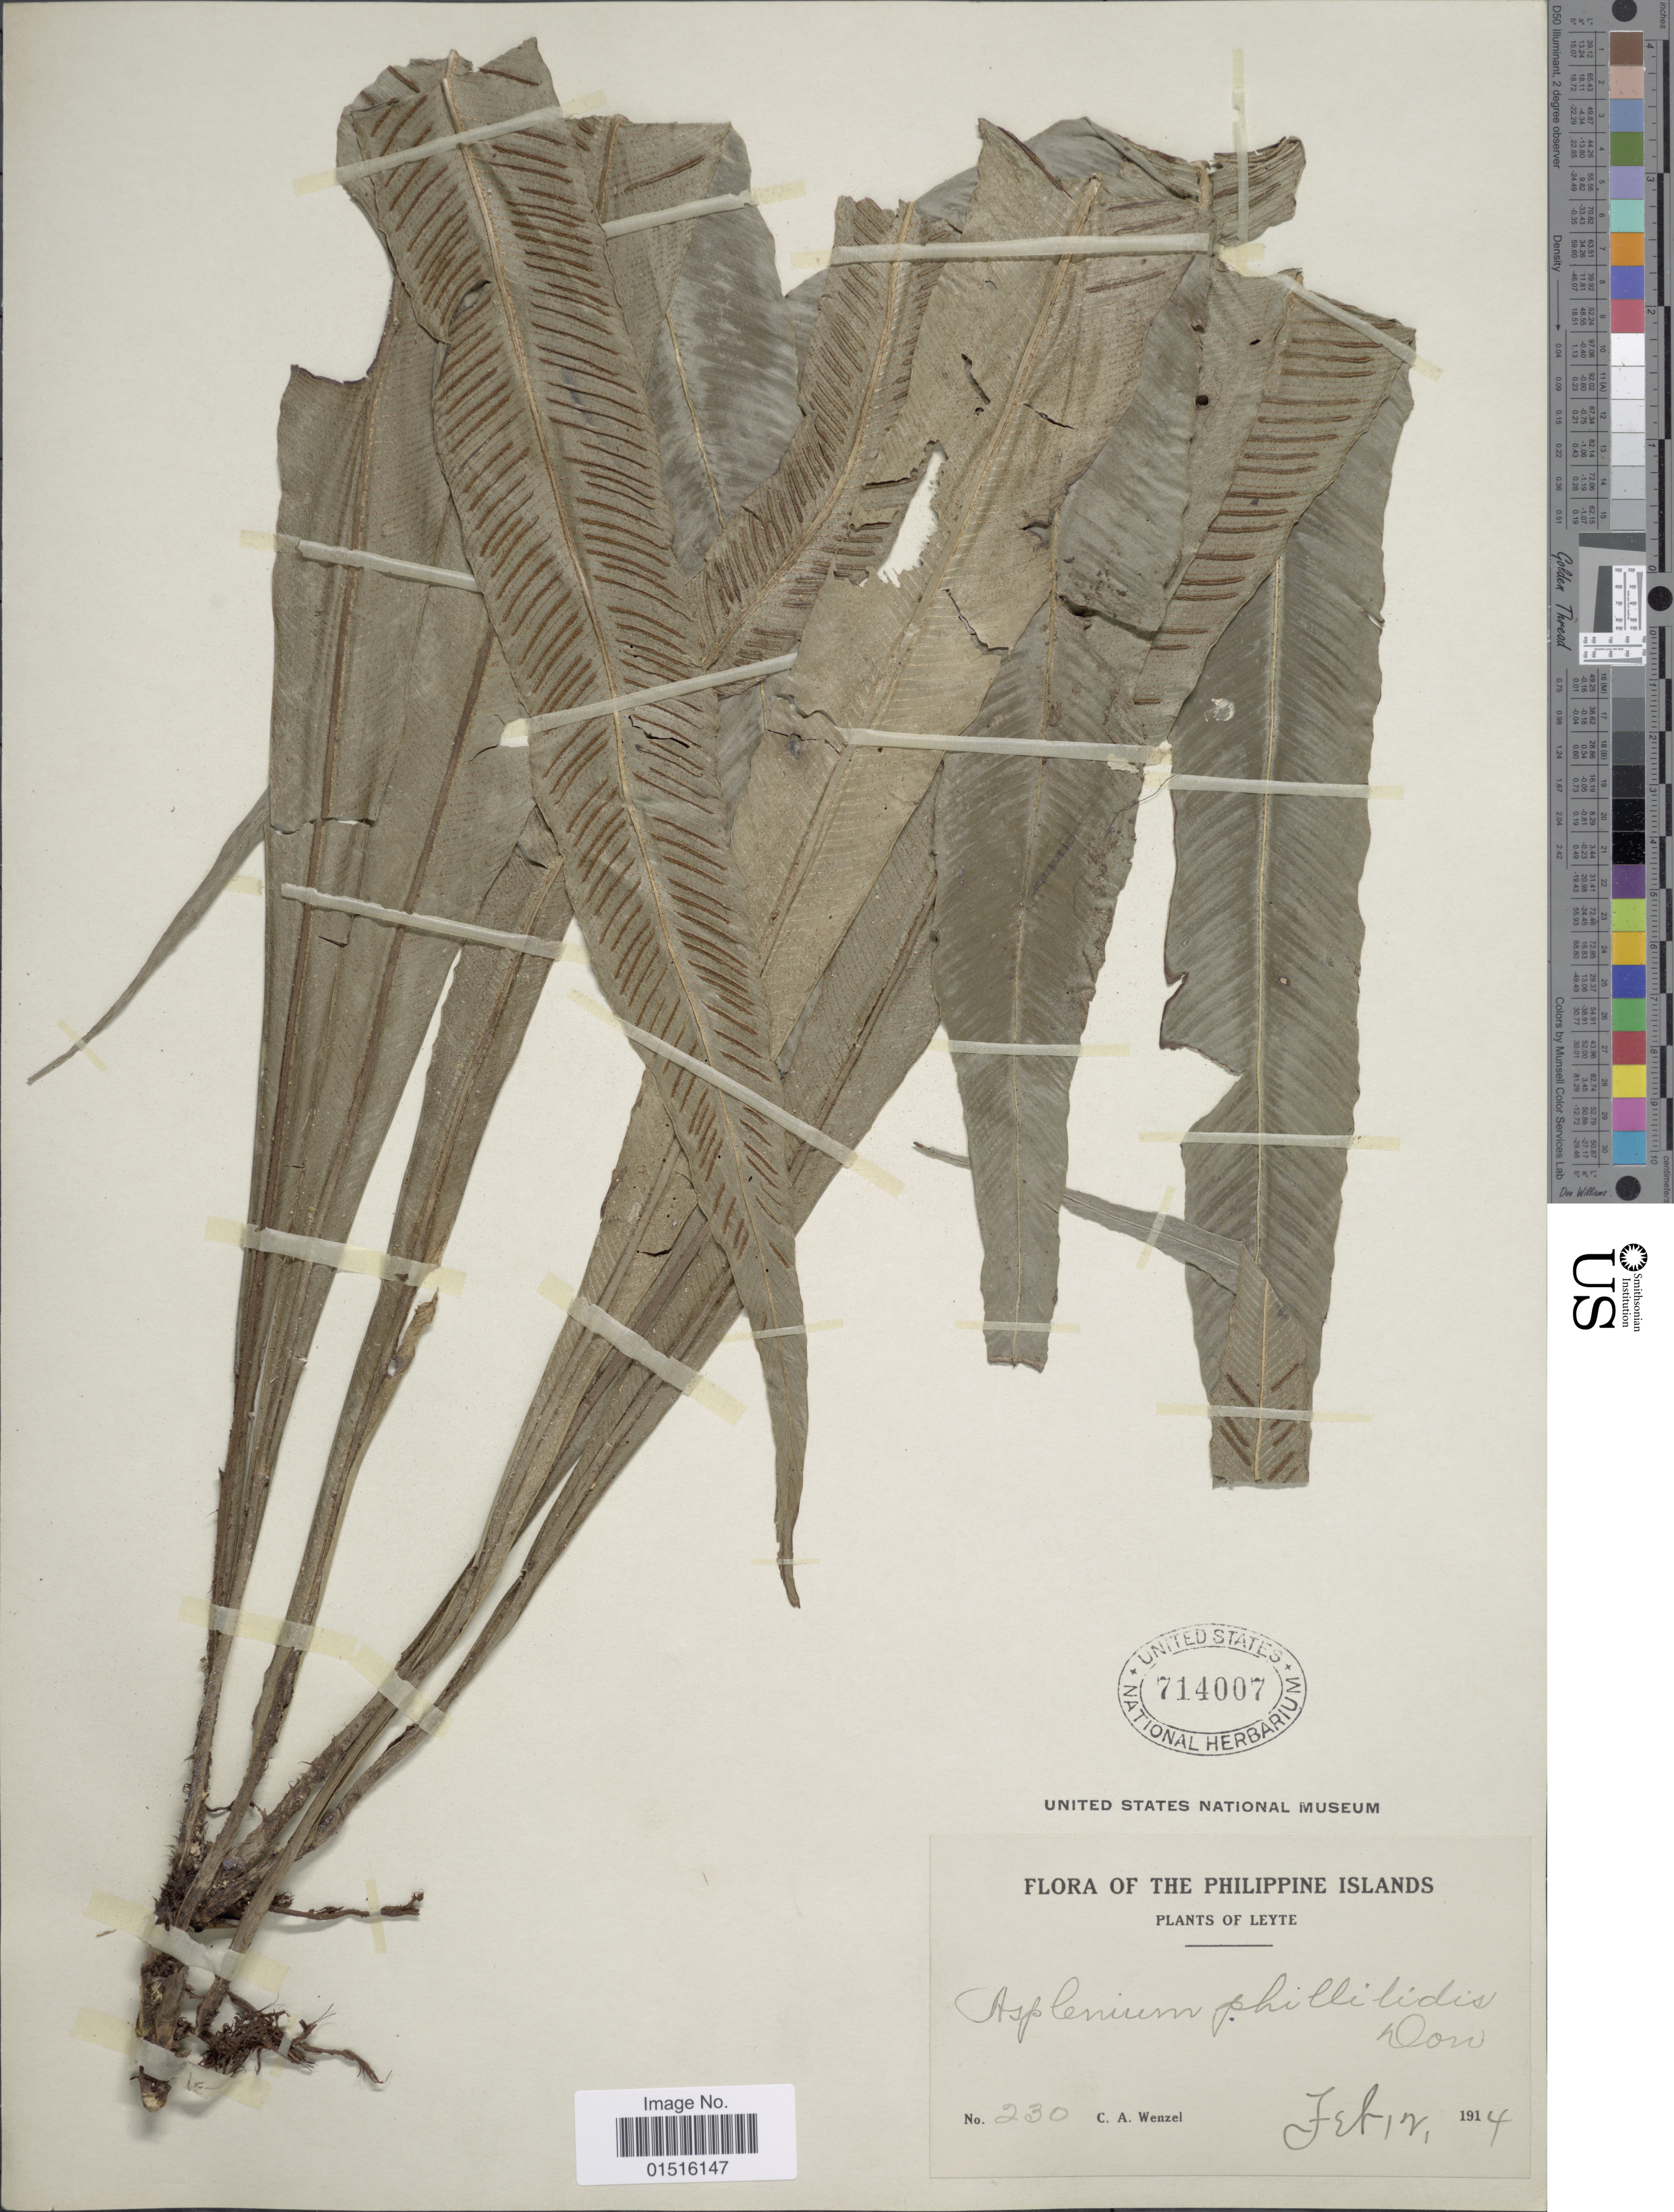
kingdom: Plantae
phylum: Tracheophyta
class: Polypodiopsida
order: Polypodiales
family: Aspleniaceae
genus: Asplenium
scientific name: Asplenium apoense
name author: Copel.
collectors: C. Wenzel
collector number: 230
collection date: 1914-02-12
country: Philippines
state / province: Eastern Visayas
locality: Plants of Leyte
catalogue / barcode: US 714007